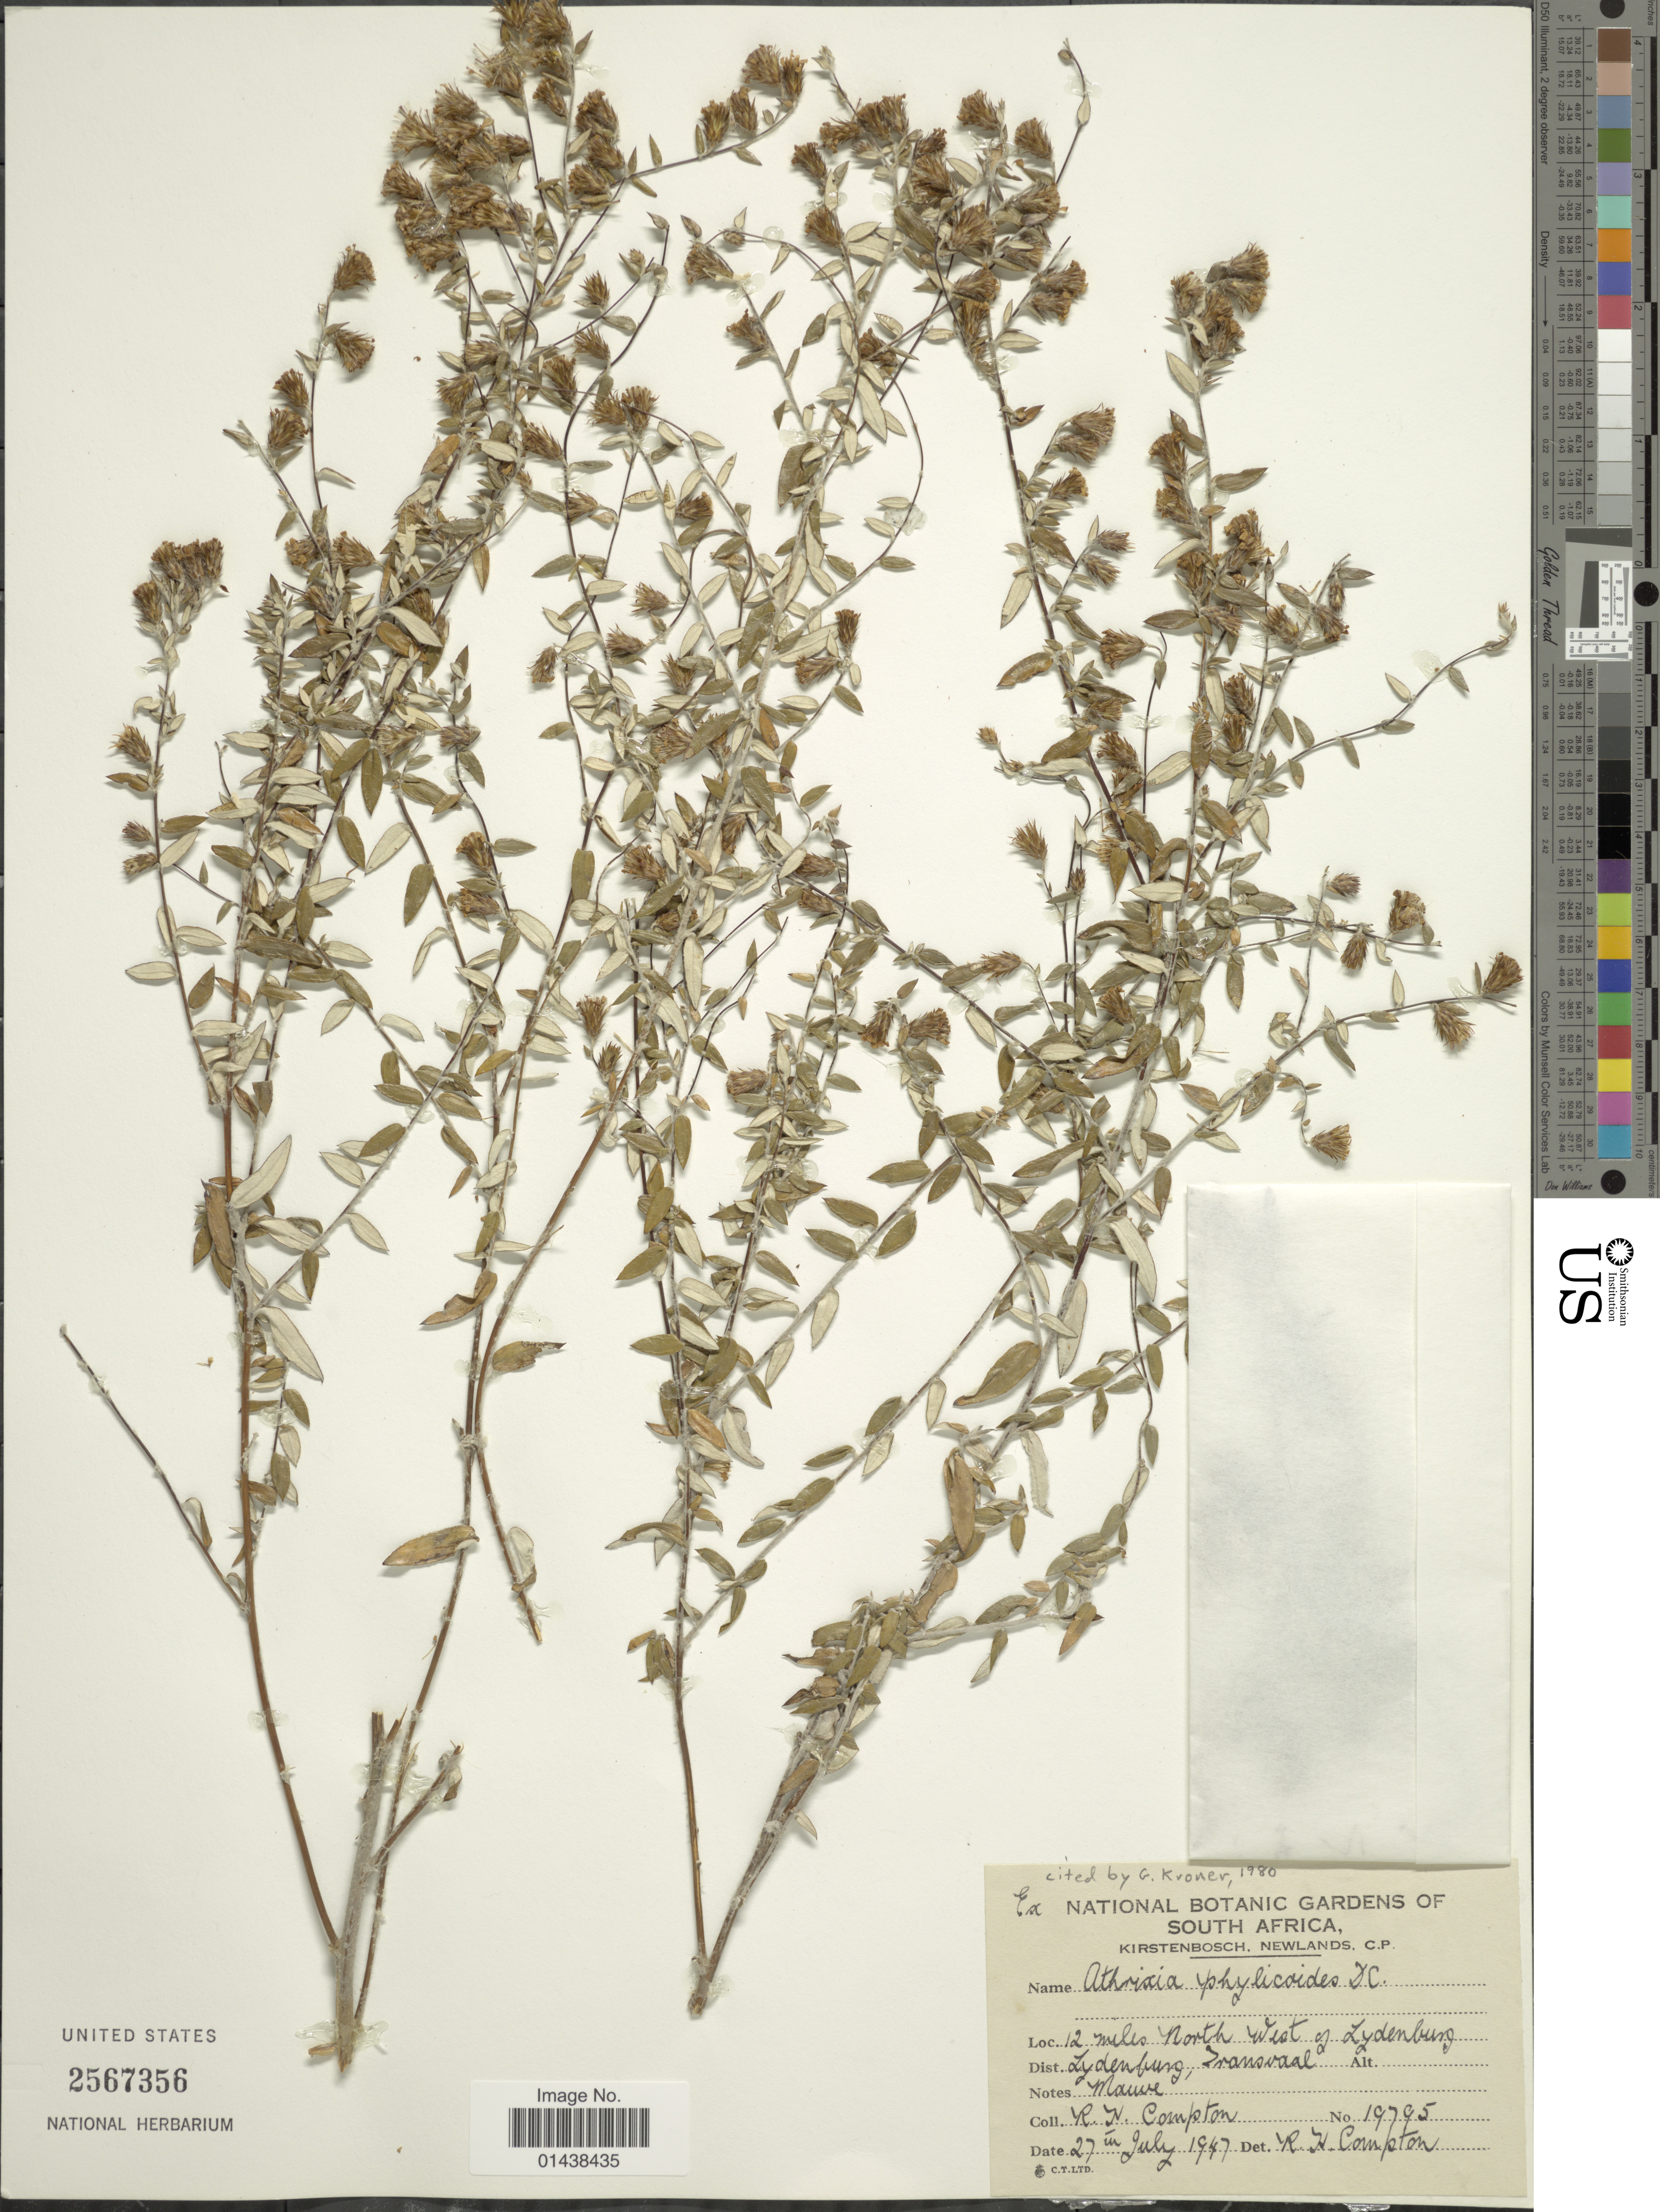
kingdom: Plantae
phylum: Tracheophyta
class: Magnoliopsida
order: Asterales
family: Asteraceae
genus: Athrixia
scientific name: Athrixia phylicoides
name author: DC.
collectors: R. H. Compton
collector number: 19795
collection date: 1947-07-27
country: South Africa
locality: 12 miles north west of Lydenburg, Dist. Lydenburg, Transvaal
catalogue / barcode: US 2567356